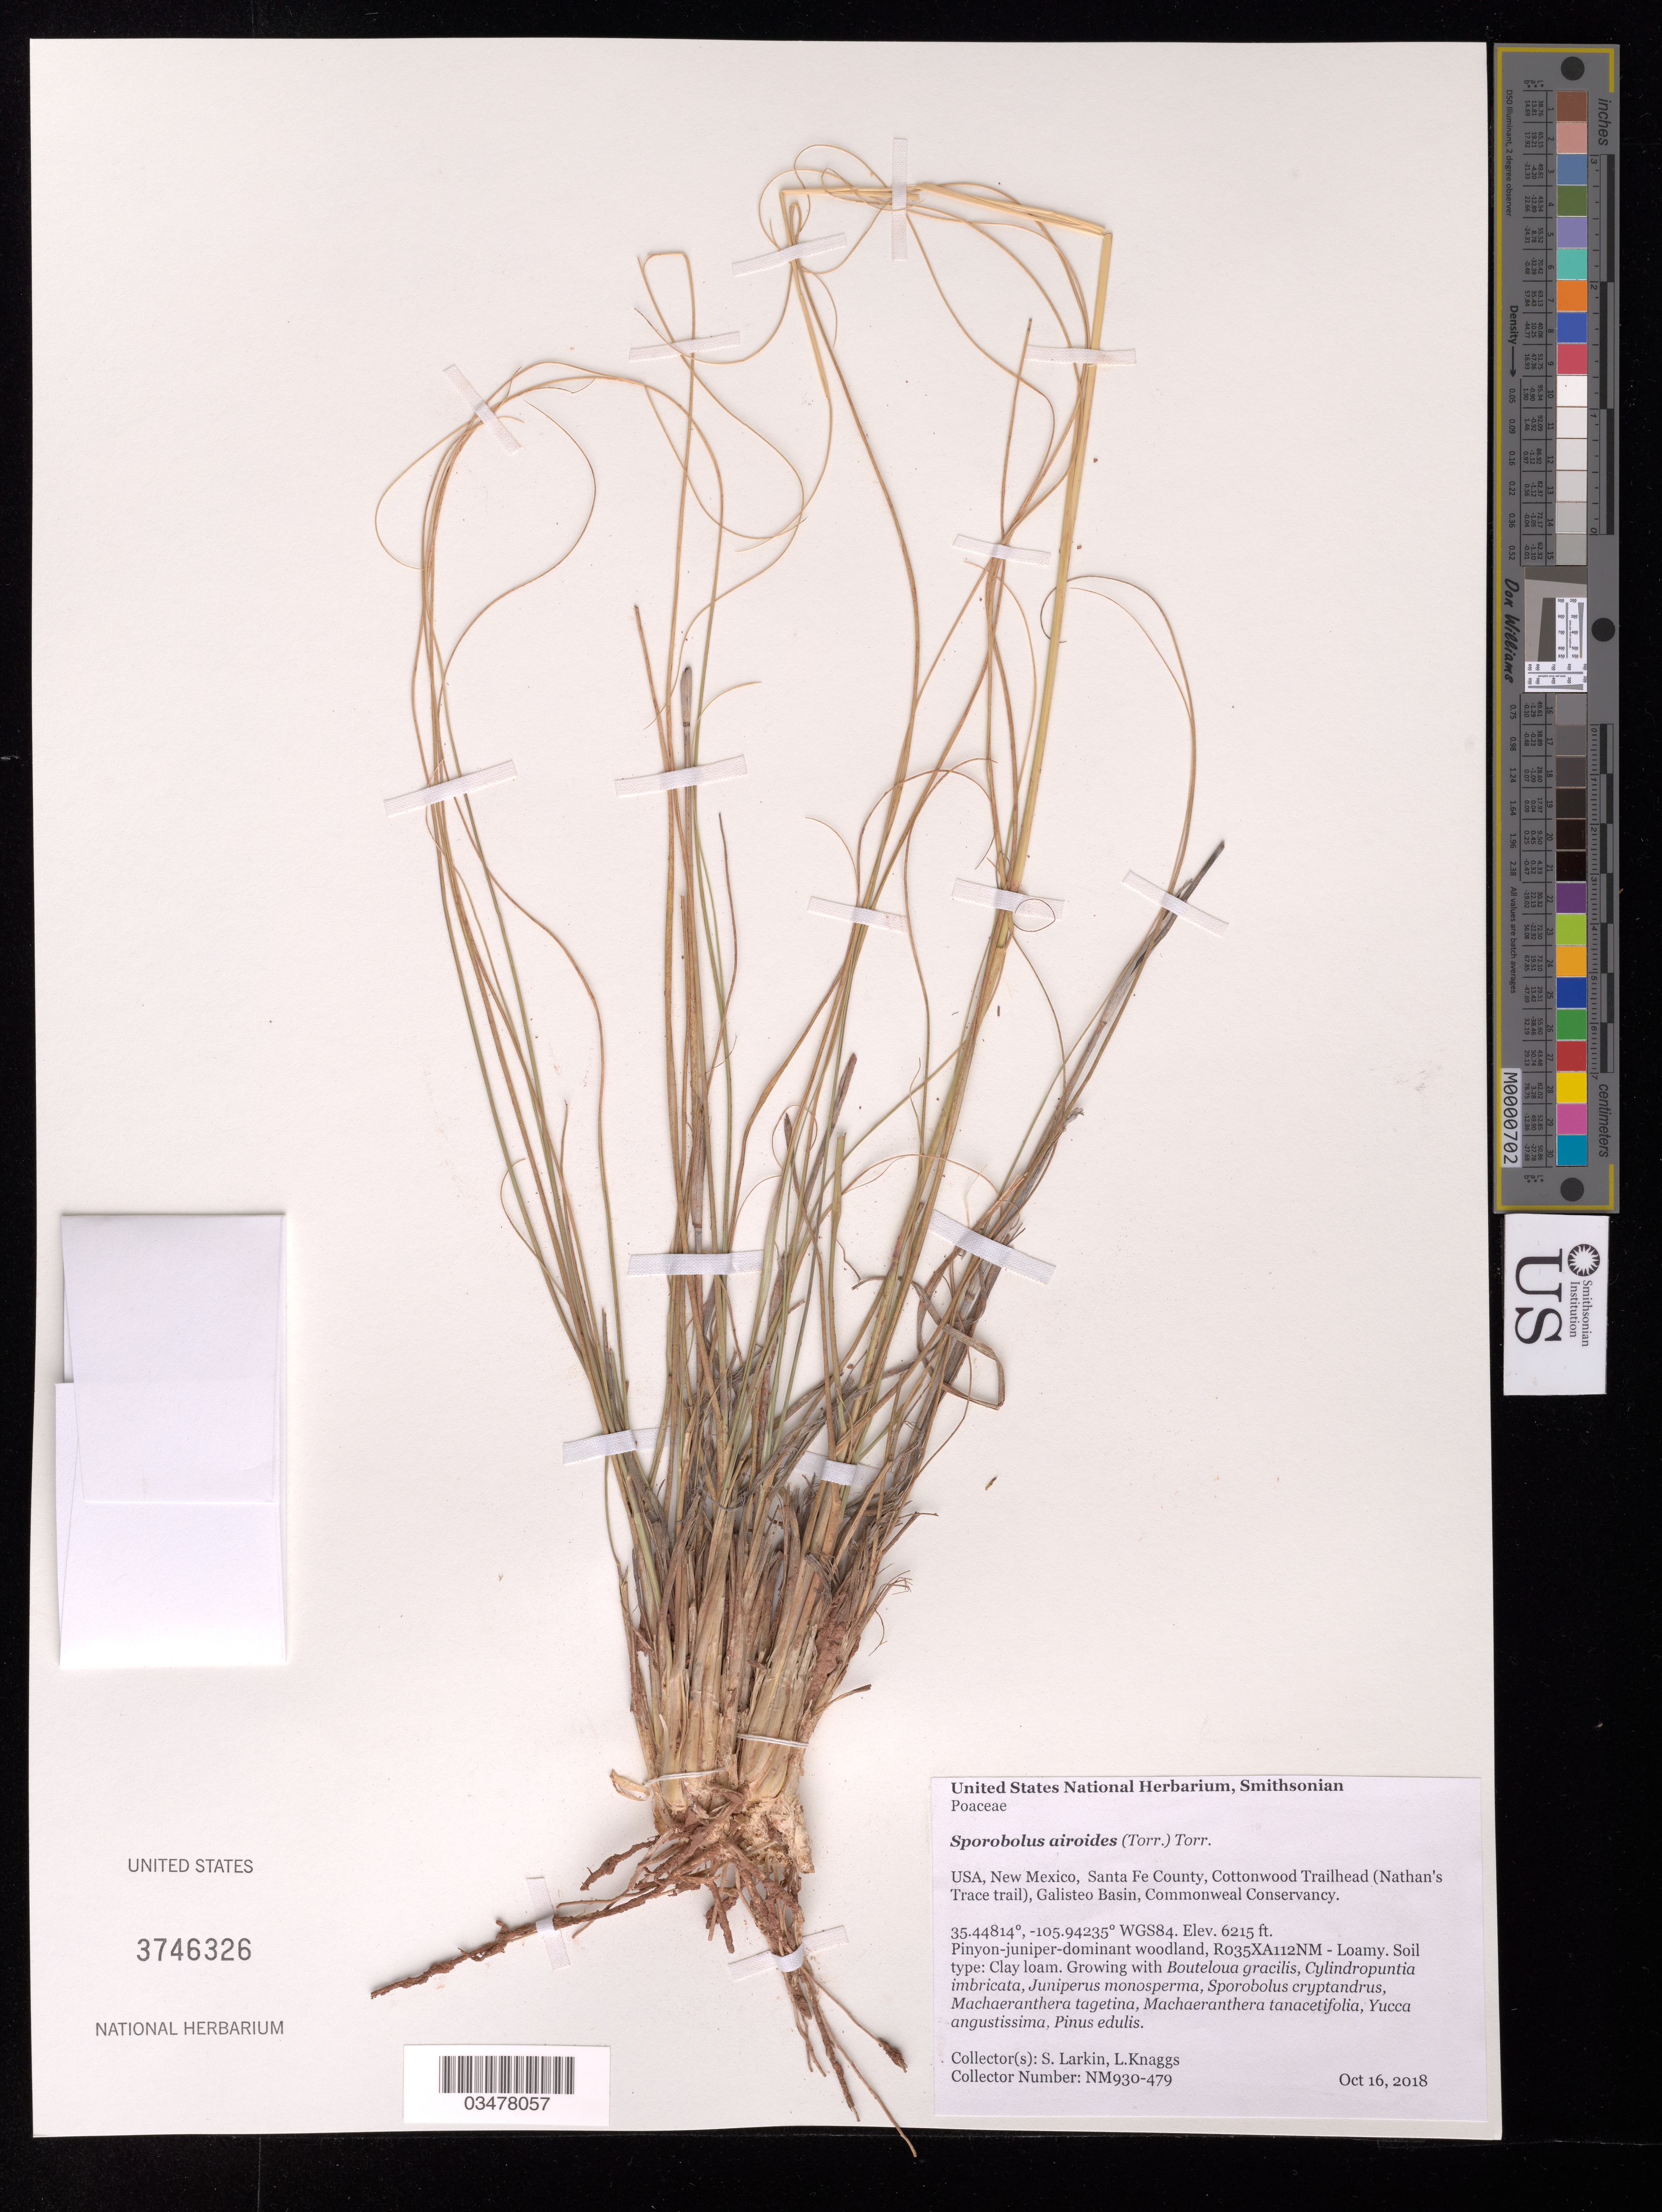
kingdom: Plantae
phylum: Tracheophyta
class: Liliopsida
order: Poales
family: Poaceae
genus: Sporobolus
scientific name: Sporobolus airoides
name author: (Torr.) Torr.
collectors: S. Larkin & L. Knaggs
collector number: NM930-479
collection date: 2018-10-16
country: United States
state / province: New Mexico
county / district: Santa Fe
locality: Galisteo Basin, Cottonwood Trailhead (Nathan's Trace trail)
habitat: Clay loam. Pinyon-juniper dominant woodland. With Juniperus monosperma, Pinus edulis, Yucca angustissima, etc.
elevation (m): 1894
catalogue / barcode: US 3746326